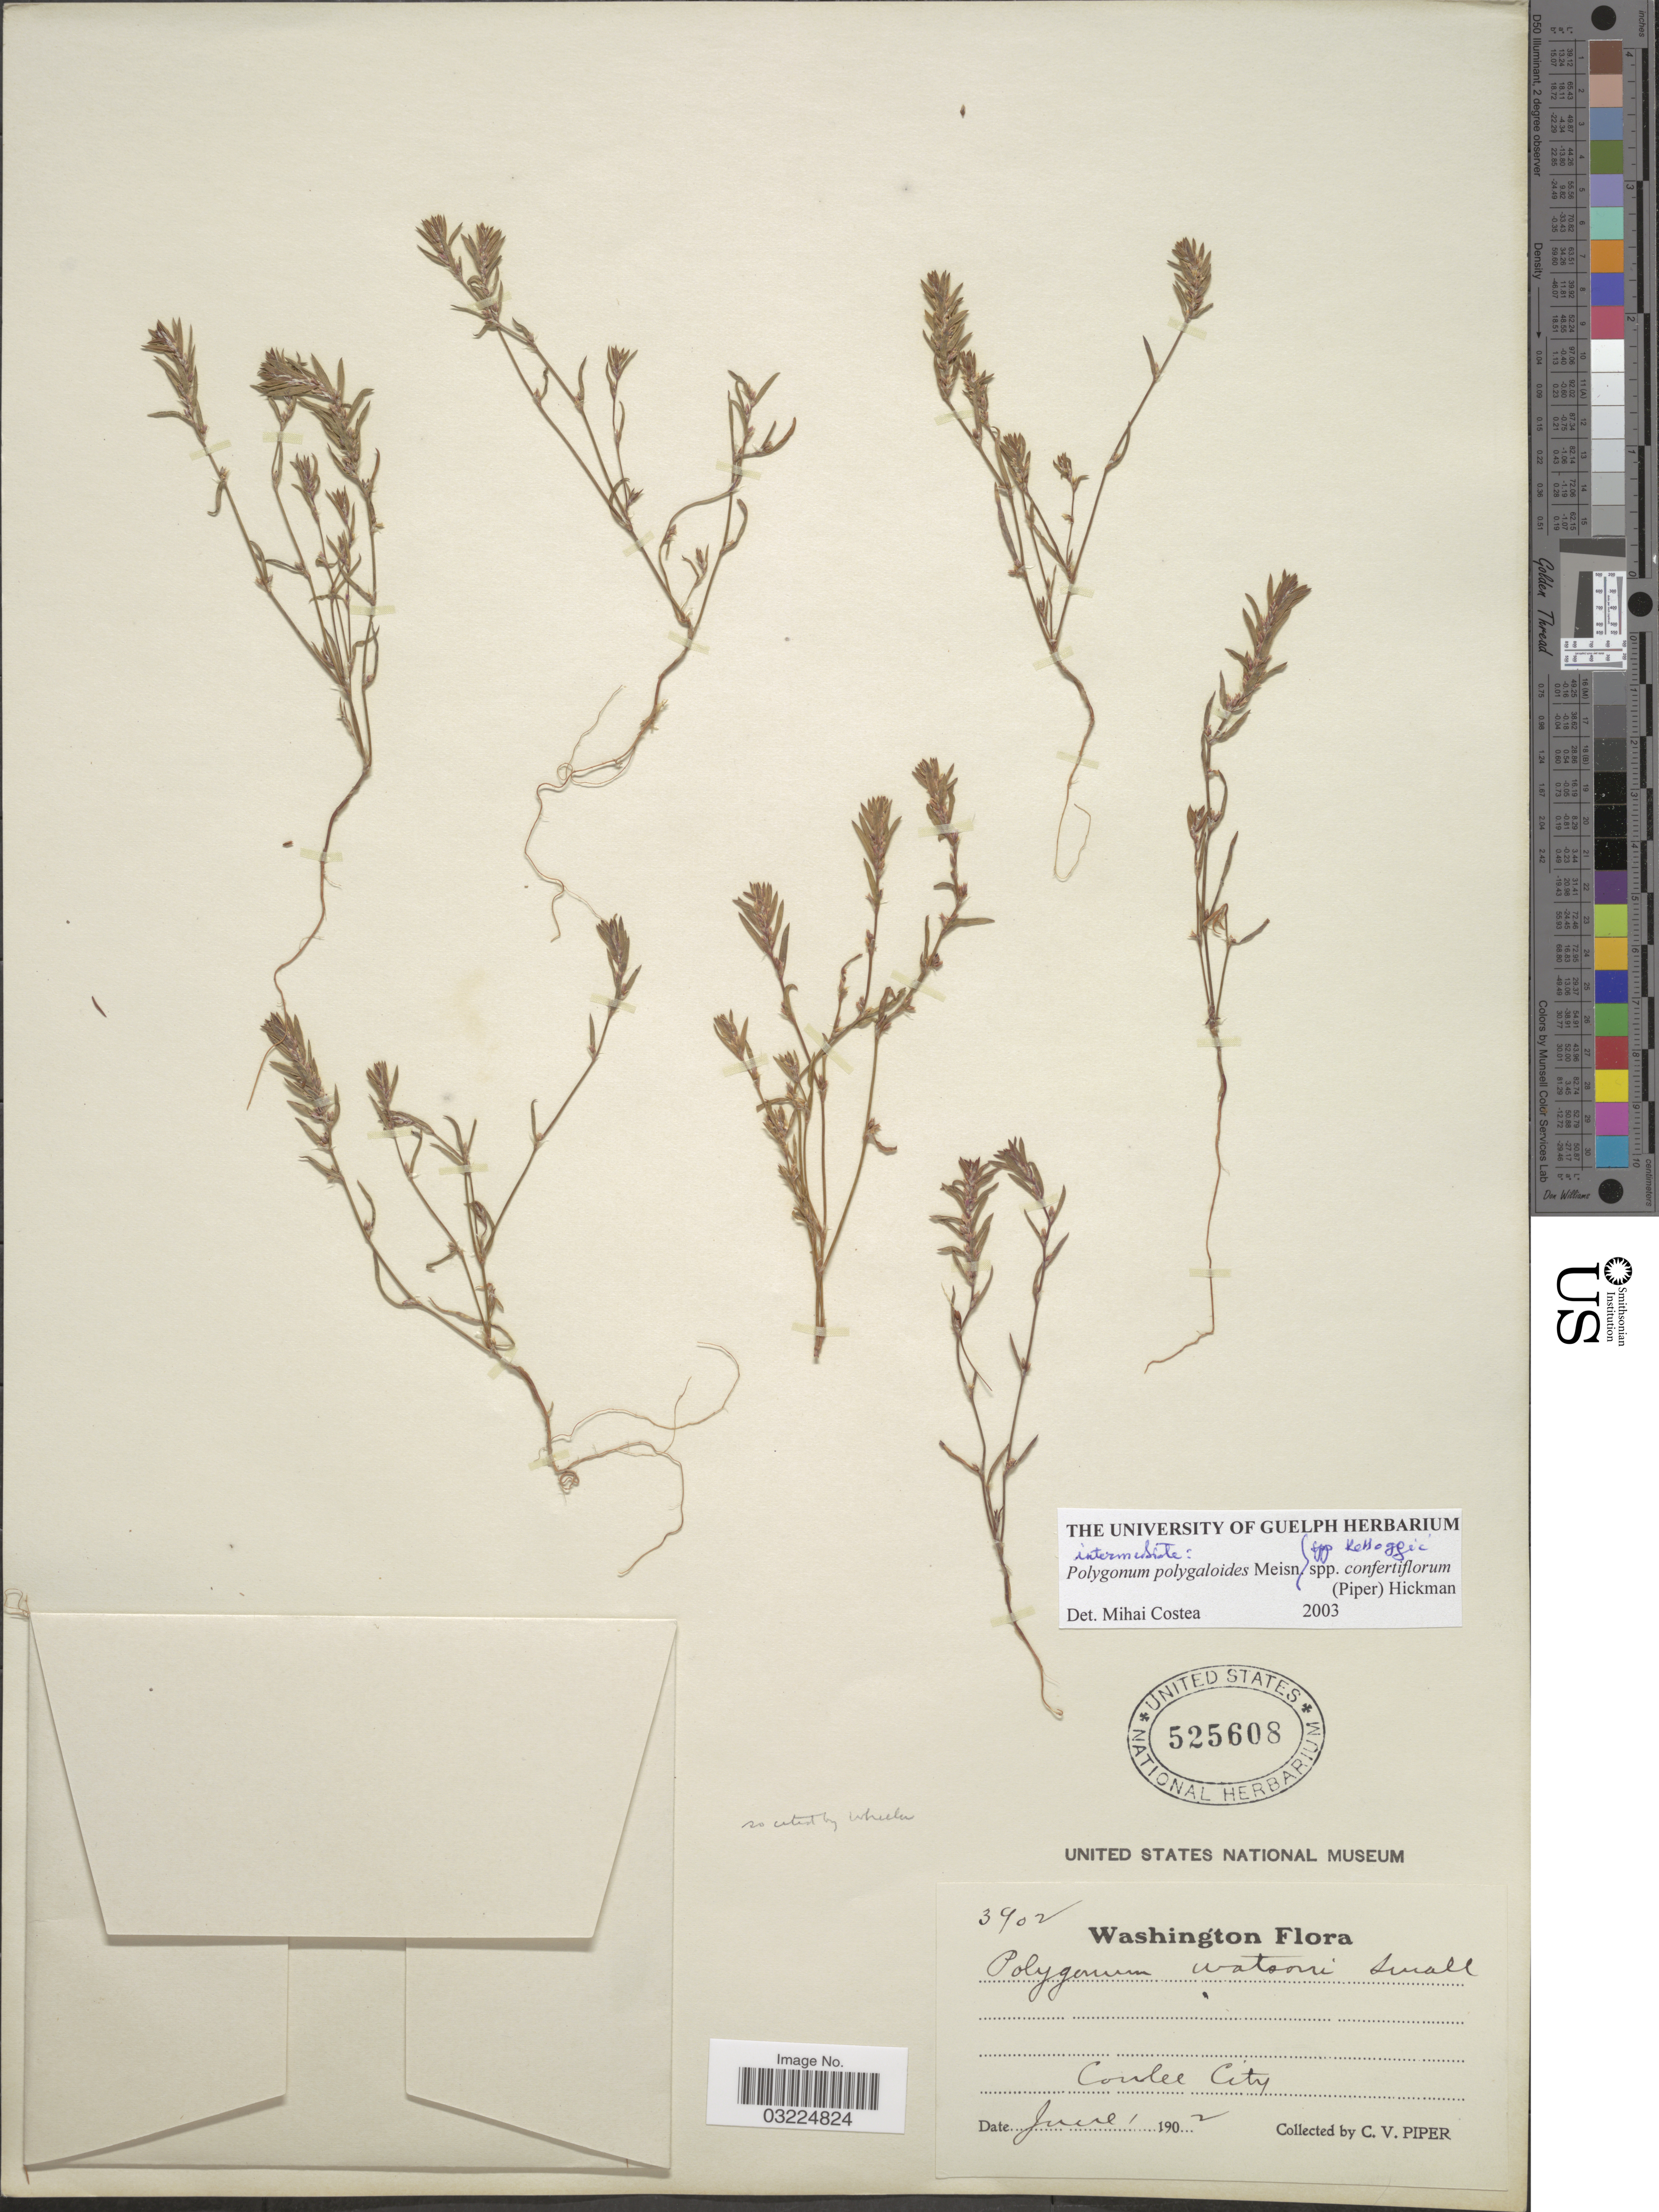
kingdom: Plantae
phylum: Tracheophyta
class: Magnoliopsida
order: Caryophyllales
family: Polygonaceae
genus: Polygonum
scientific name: Polygonum polygaloides subsp. confertiflorum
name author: (Nutt. ex Piper) Hickman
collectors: C. V. Piper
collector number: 3902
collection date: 1902-06-01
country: United States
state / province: Washington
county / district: Grant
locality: Coulee City.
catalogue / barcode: US 525608